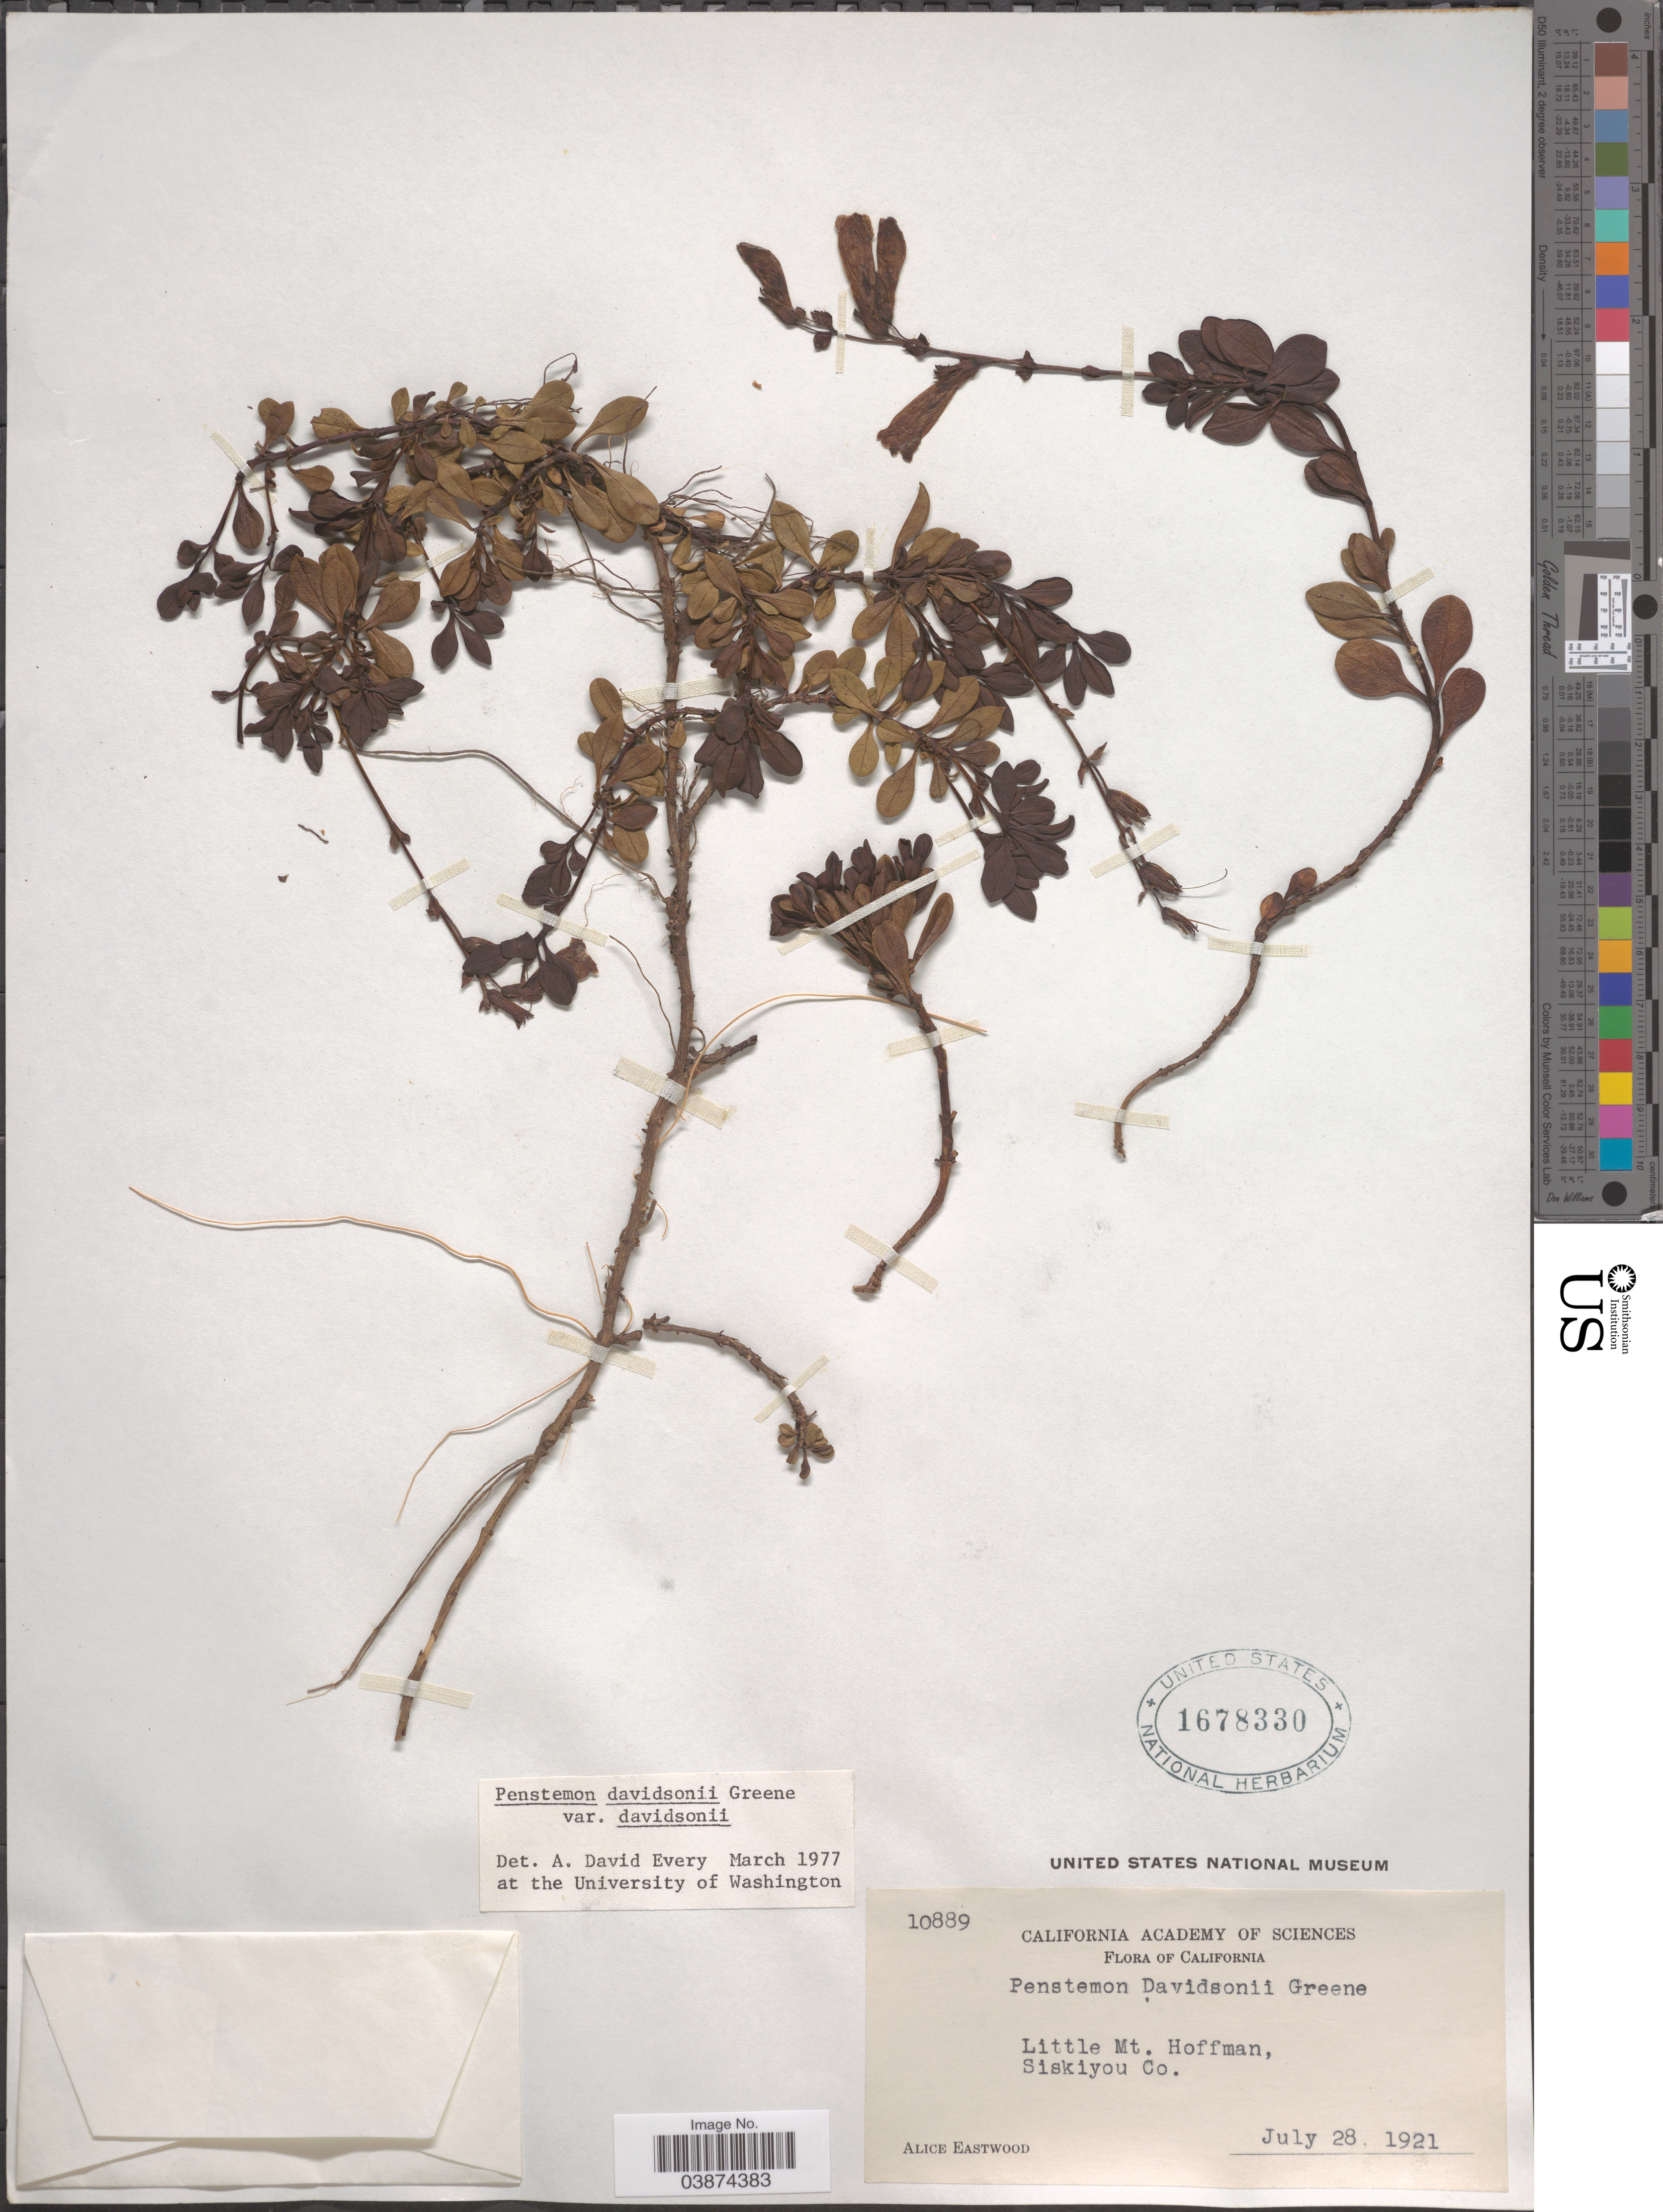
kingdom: Plantae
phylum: Tracheophyta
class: Magnoliopsida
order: Lamiales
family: Plantaginaceae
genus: Penstemon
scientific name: Penstemon davidsonii var. davidsonii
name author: Greene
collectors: A. Eastwood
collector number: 10889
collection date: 1921-07-28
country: United States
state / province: California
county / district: Siskiyou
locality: Little Mt. Hoffman, Siskiyou Co.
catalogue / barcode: US 1678330